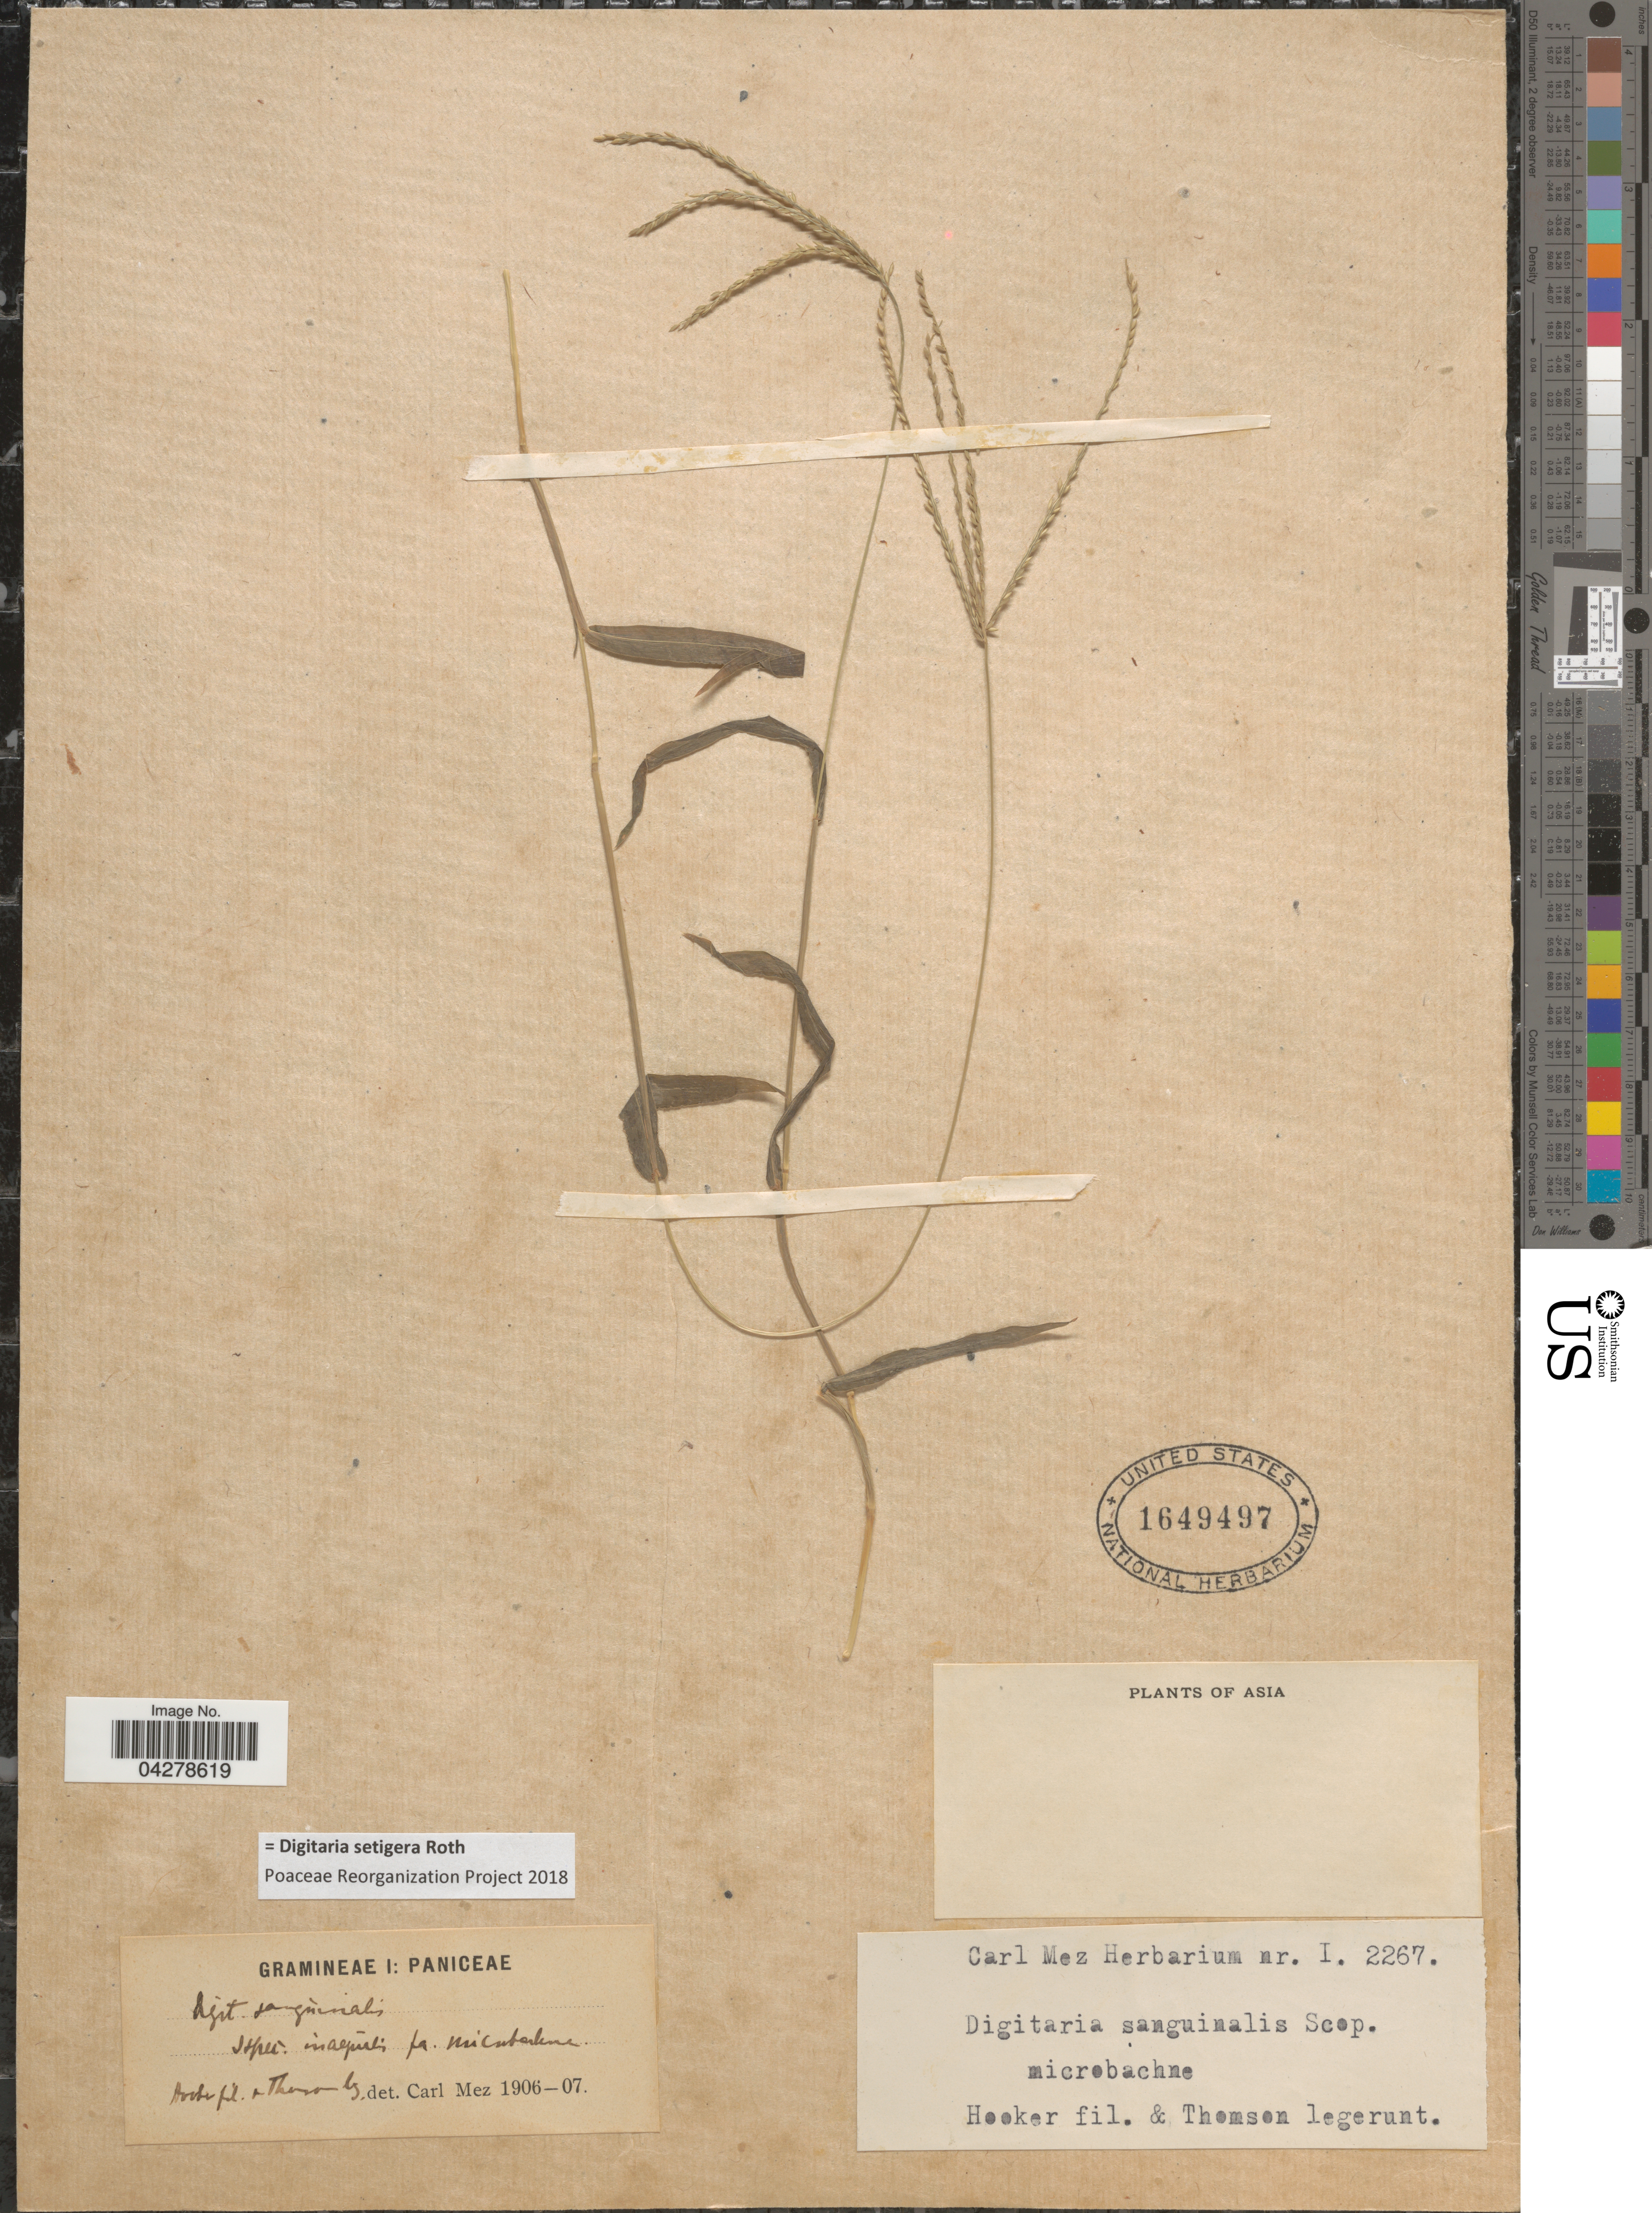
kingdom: Plantae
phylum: Tracheophyta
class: Liliopsida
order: Poales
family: Poaceae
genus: Digitaria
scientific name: Digitaria setigera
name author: Roth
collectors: Hooker fil. & -- Thomson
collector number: I.2267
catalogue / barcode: US 1649497